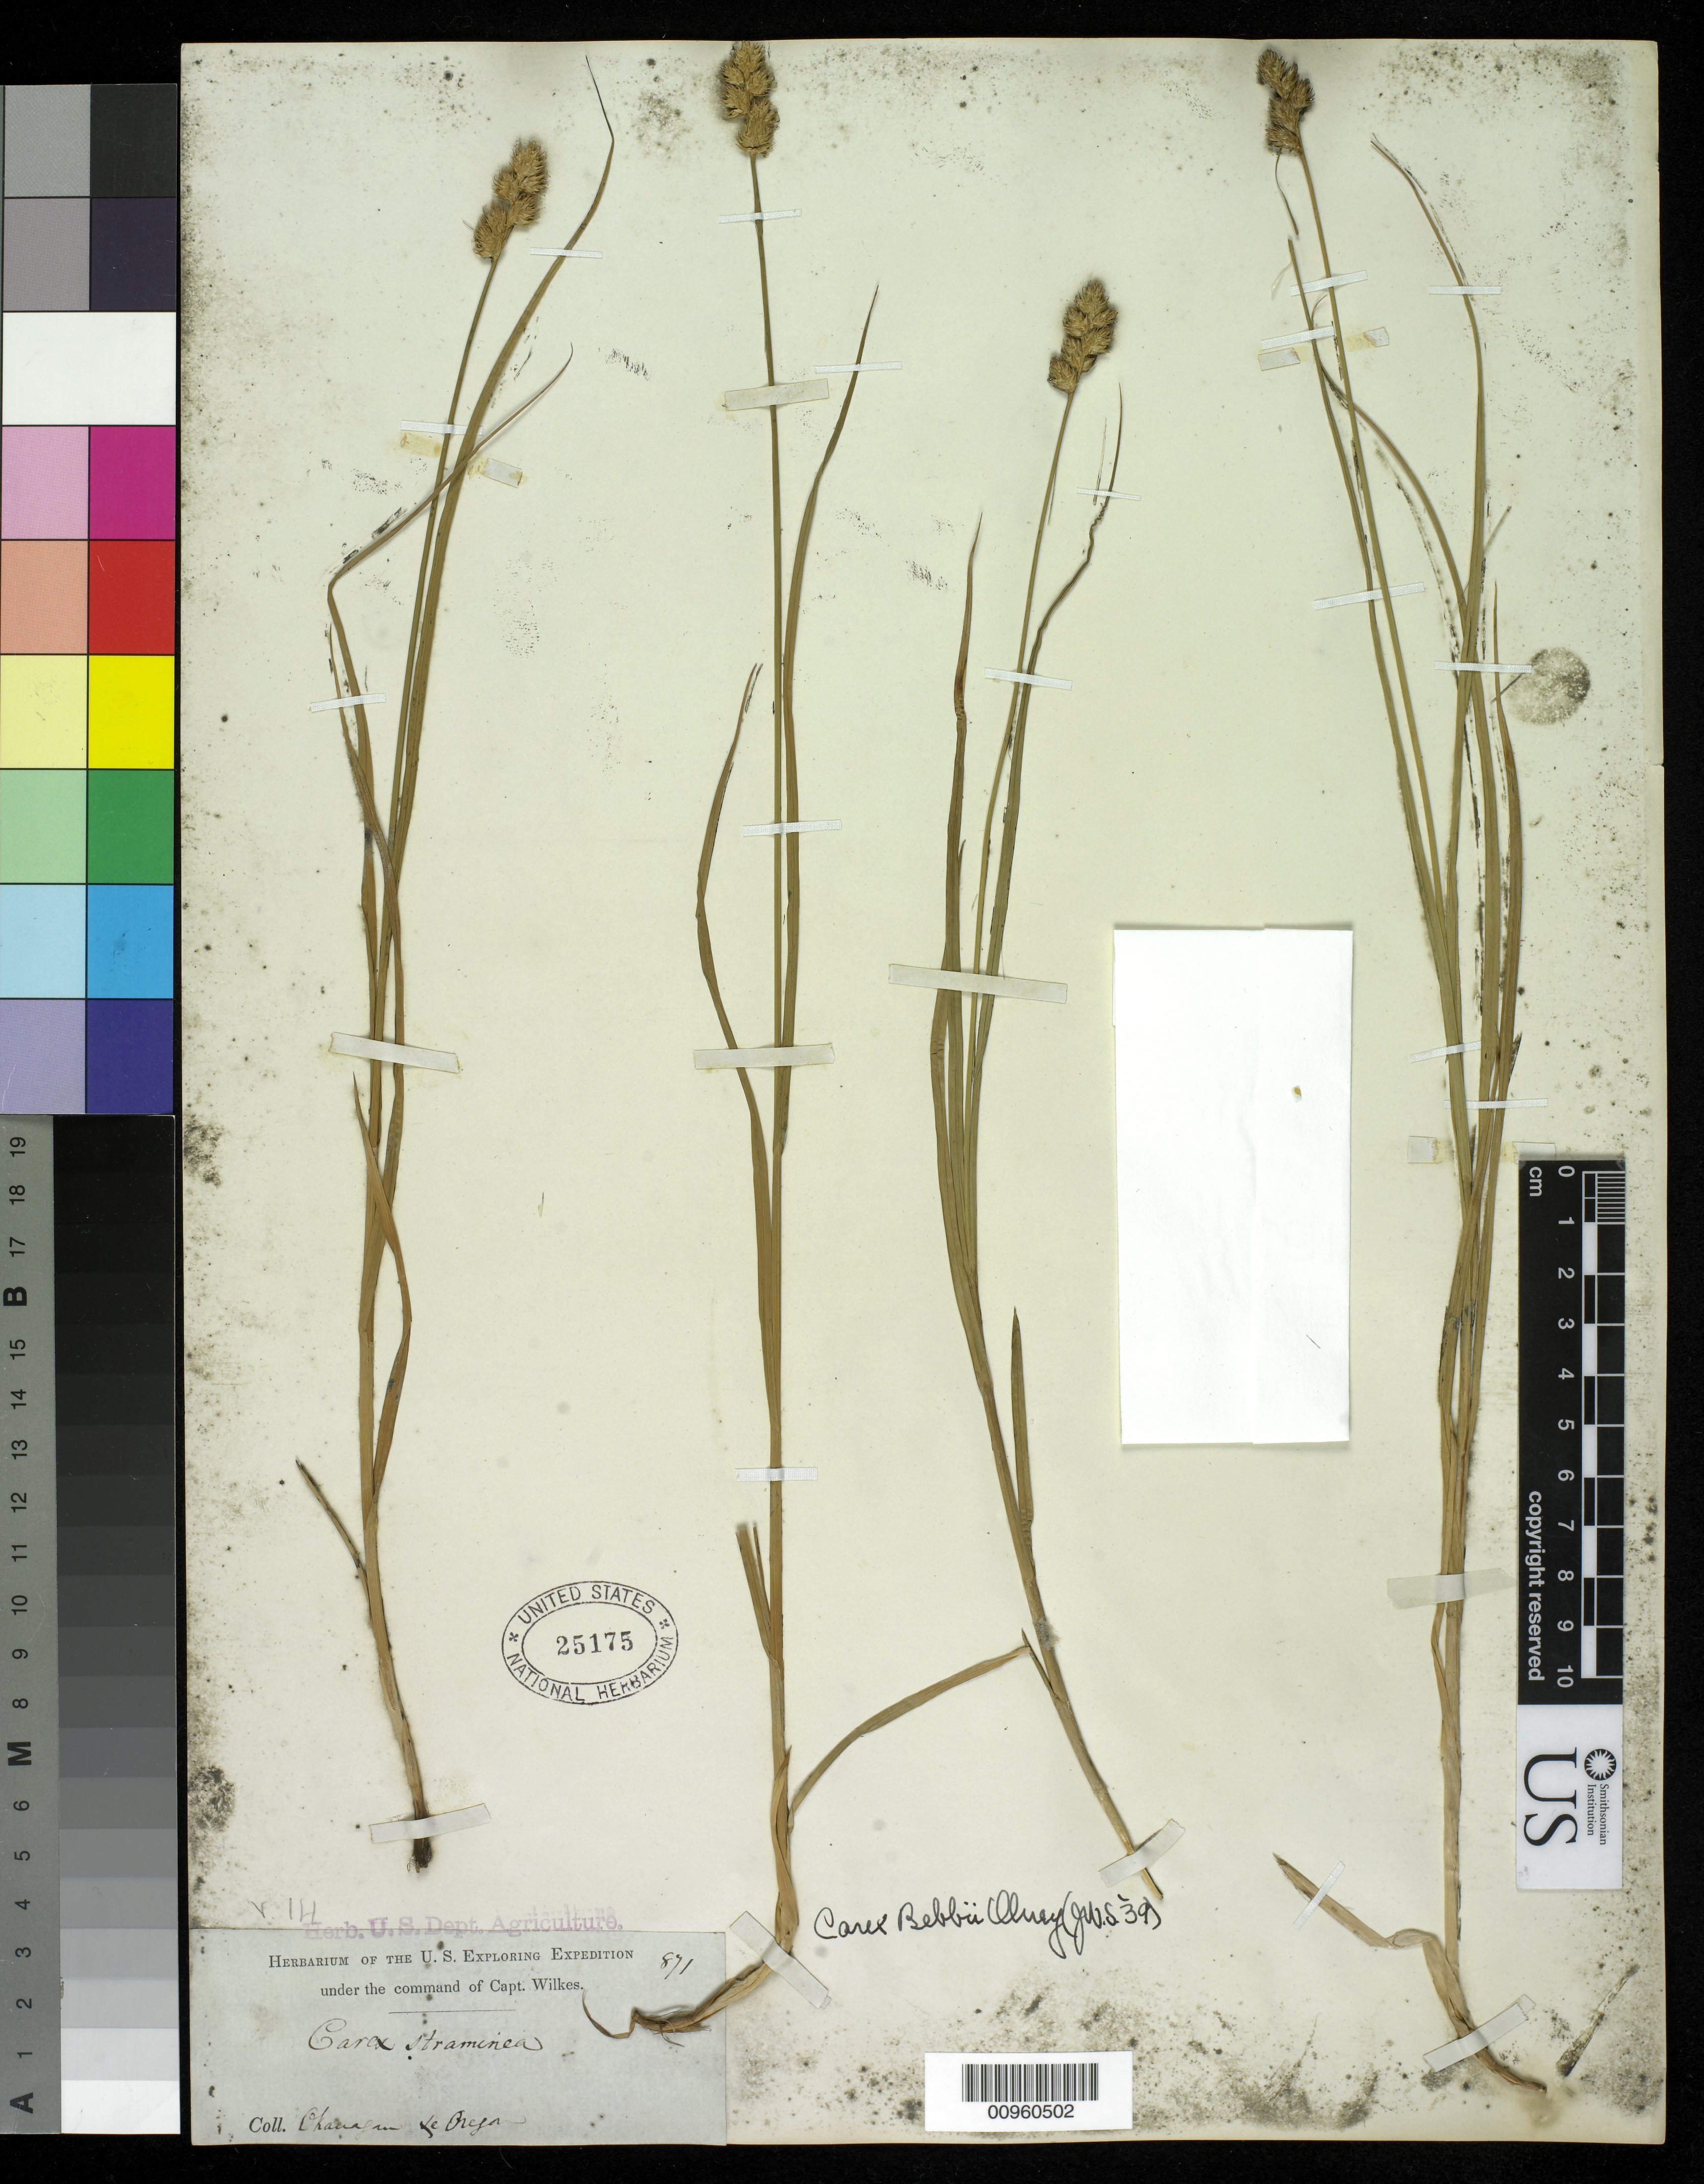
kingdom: Plantae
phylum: Tracheophyta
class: Liliopsida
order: Poales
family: Cyperaceae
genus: Carex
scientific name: Carex bebbii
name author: (L.H. Bailey) Olney ex Fernald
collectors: Wilkes Explor. Exped.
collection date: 1838/1842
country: United States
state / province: Oregon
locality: Ohauagan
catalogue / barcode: US 25175